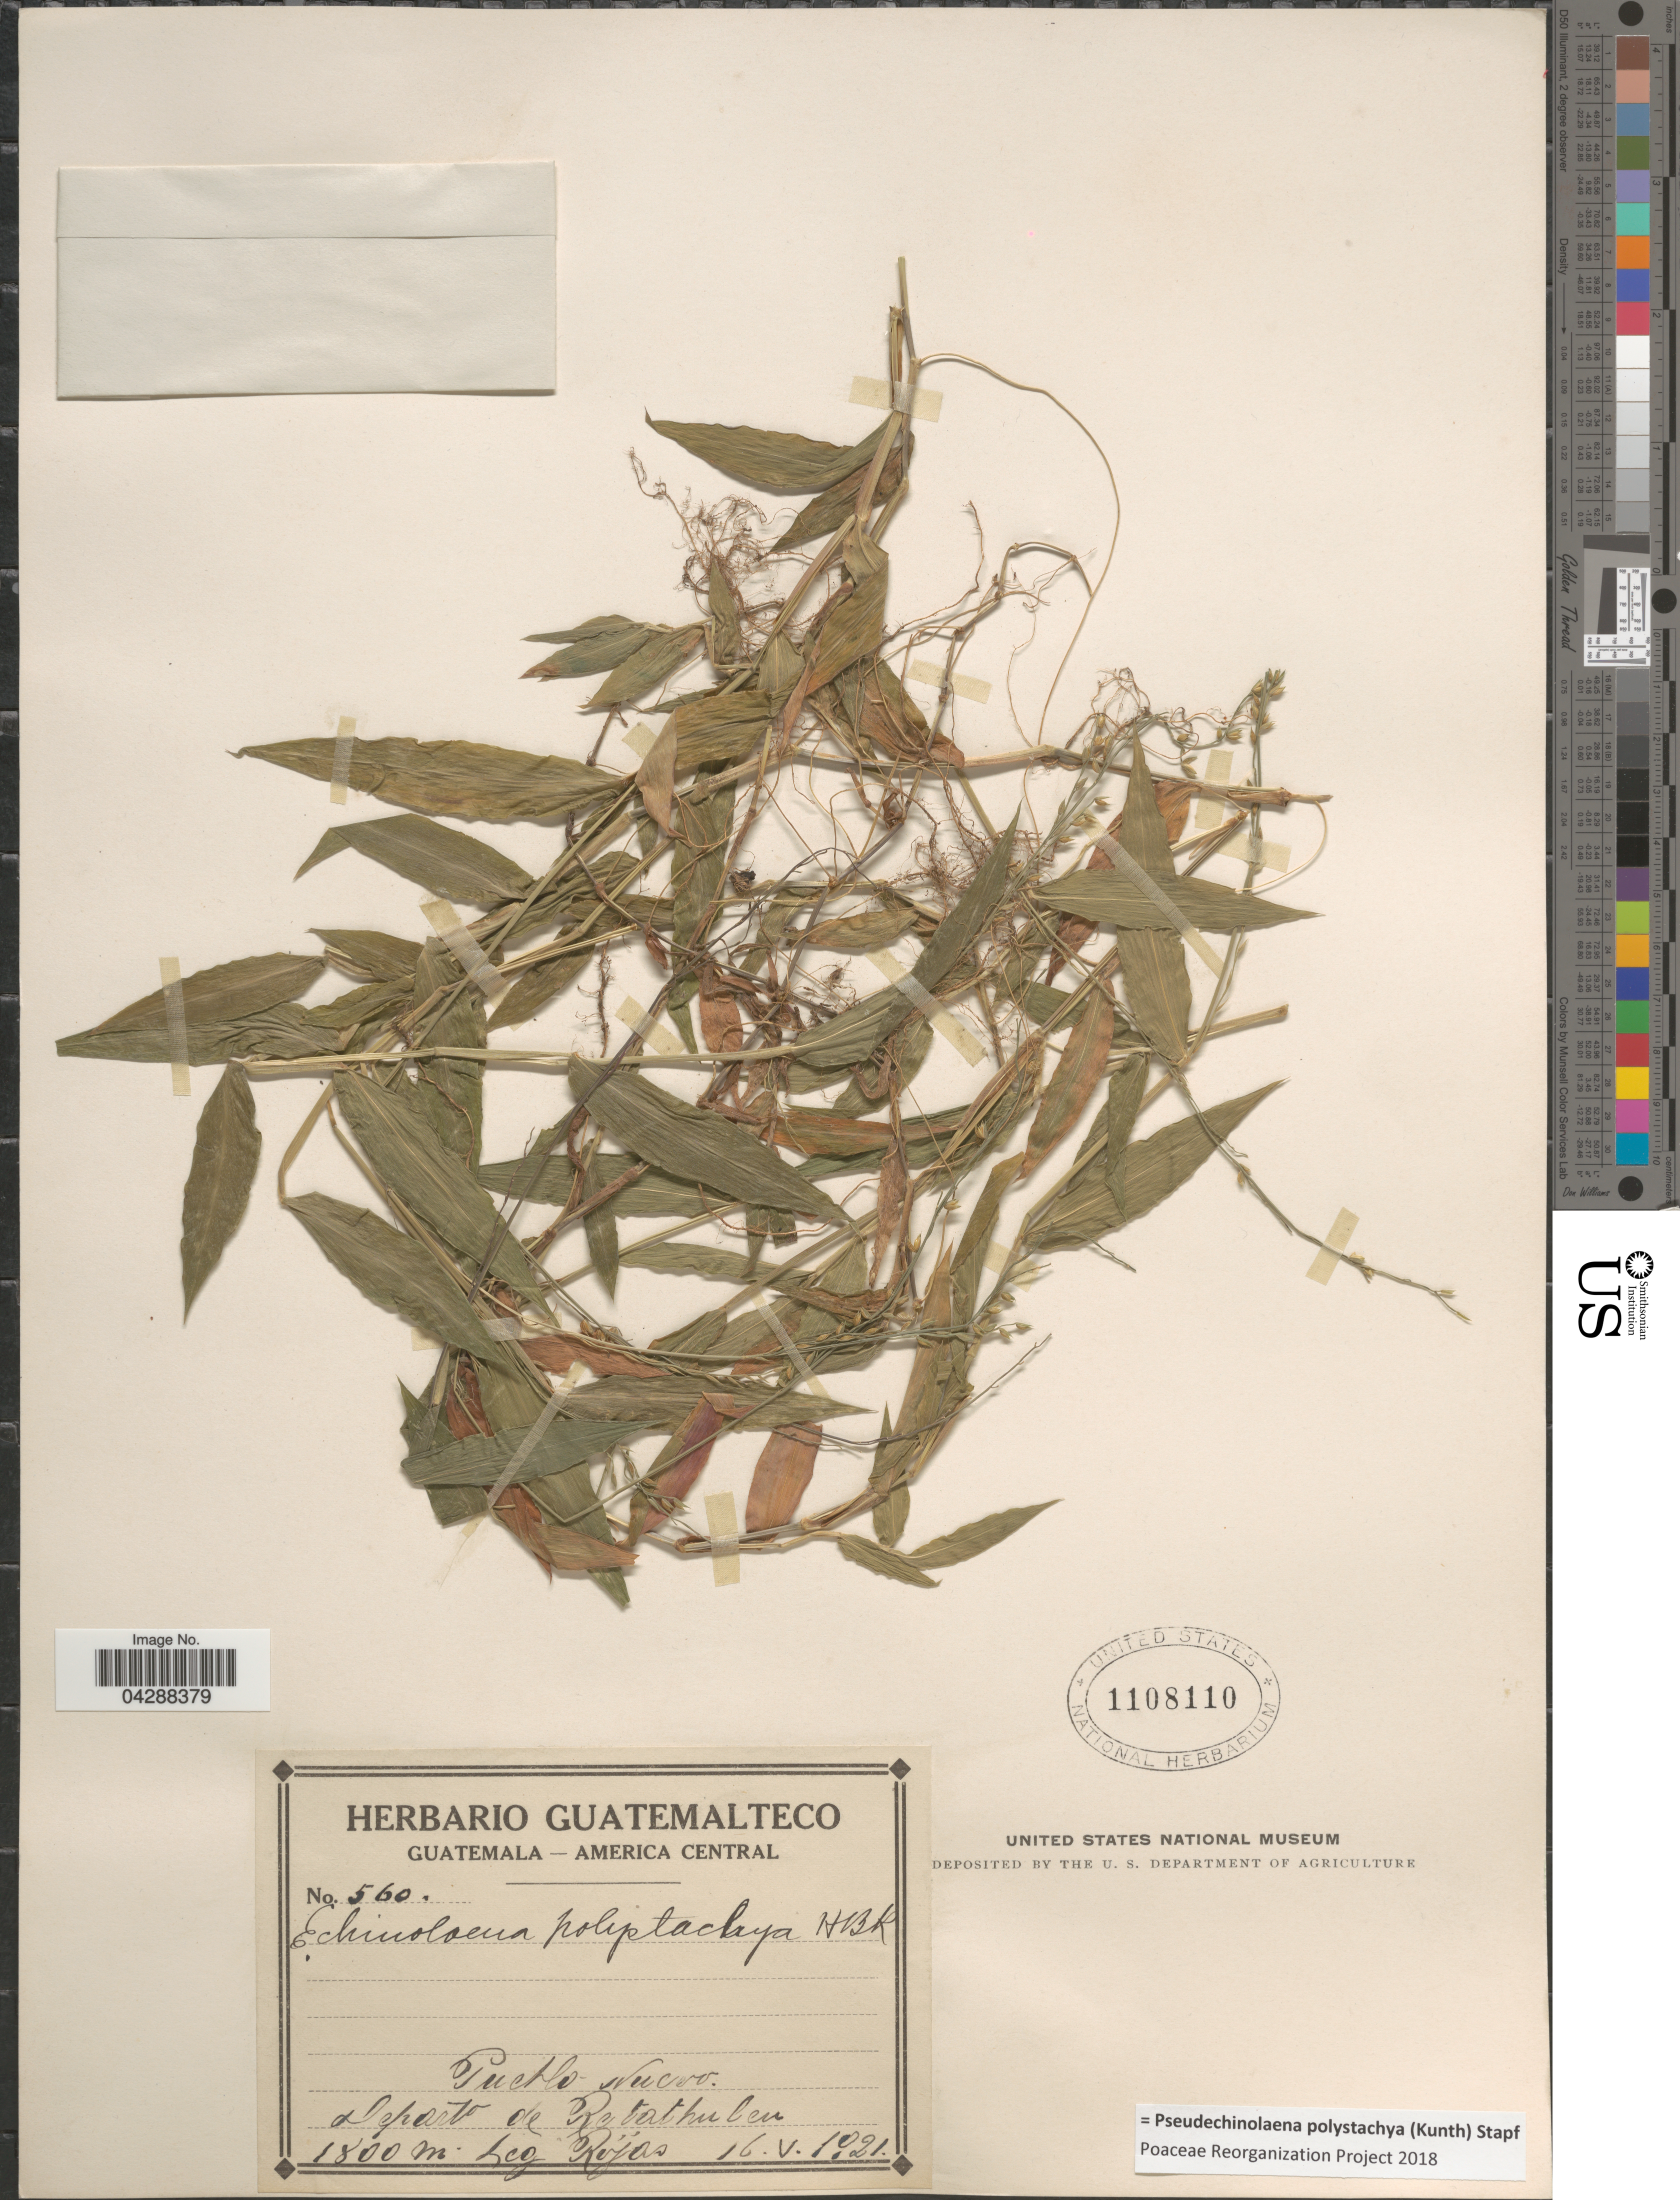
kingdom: Plantae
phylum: Tracheophyta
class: Liliopsida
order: Poales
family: Poaceae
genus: Pseudechinolaena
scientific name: Pseudechinolaena polystachya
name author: (Kunth) Stapf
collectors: Rojas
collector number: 560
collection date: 1921-05-16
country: Guatemala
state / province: Retalhuleu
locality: Pueblo Nuevo. Departo de Retalhuleu.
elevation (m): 1800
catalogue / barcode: US 1108110